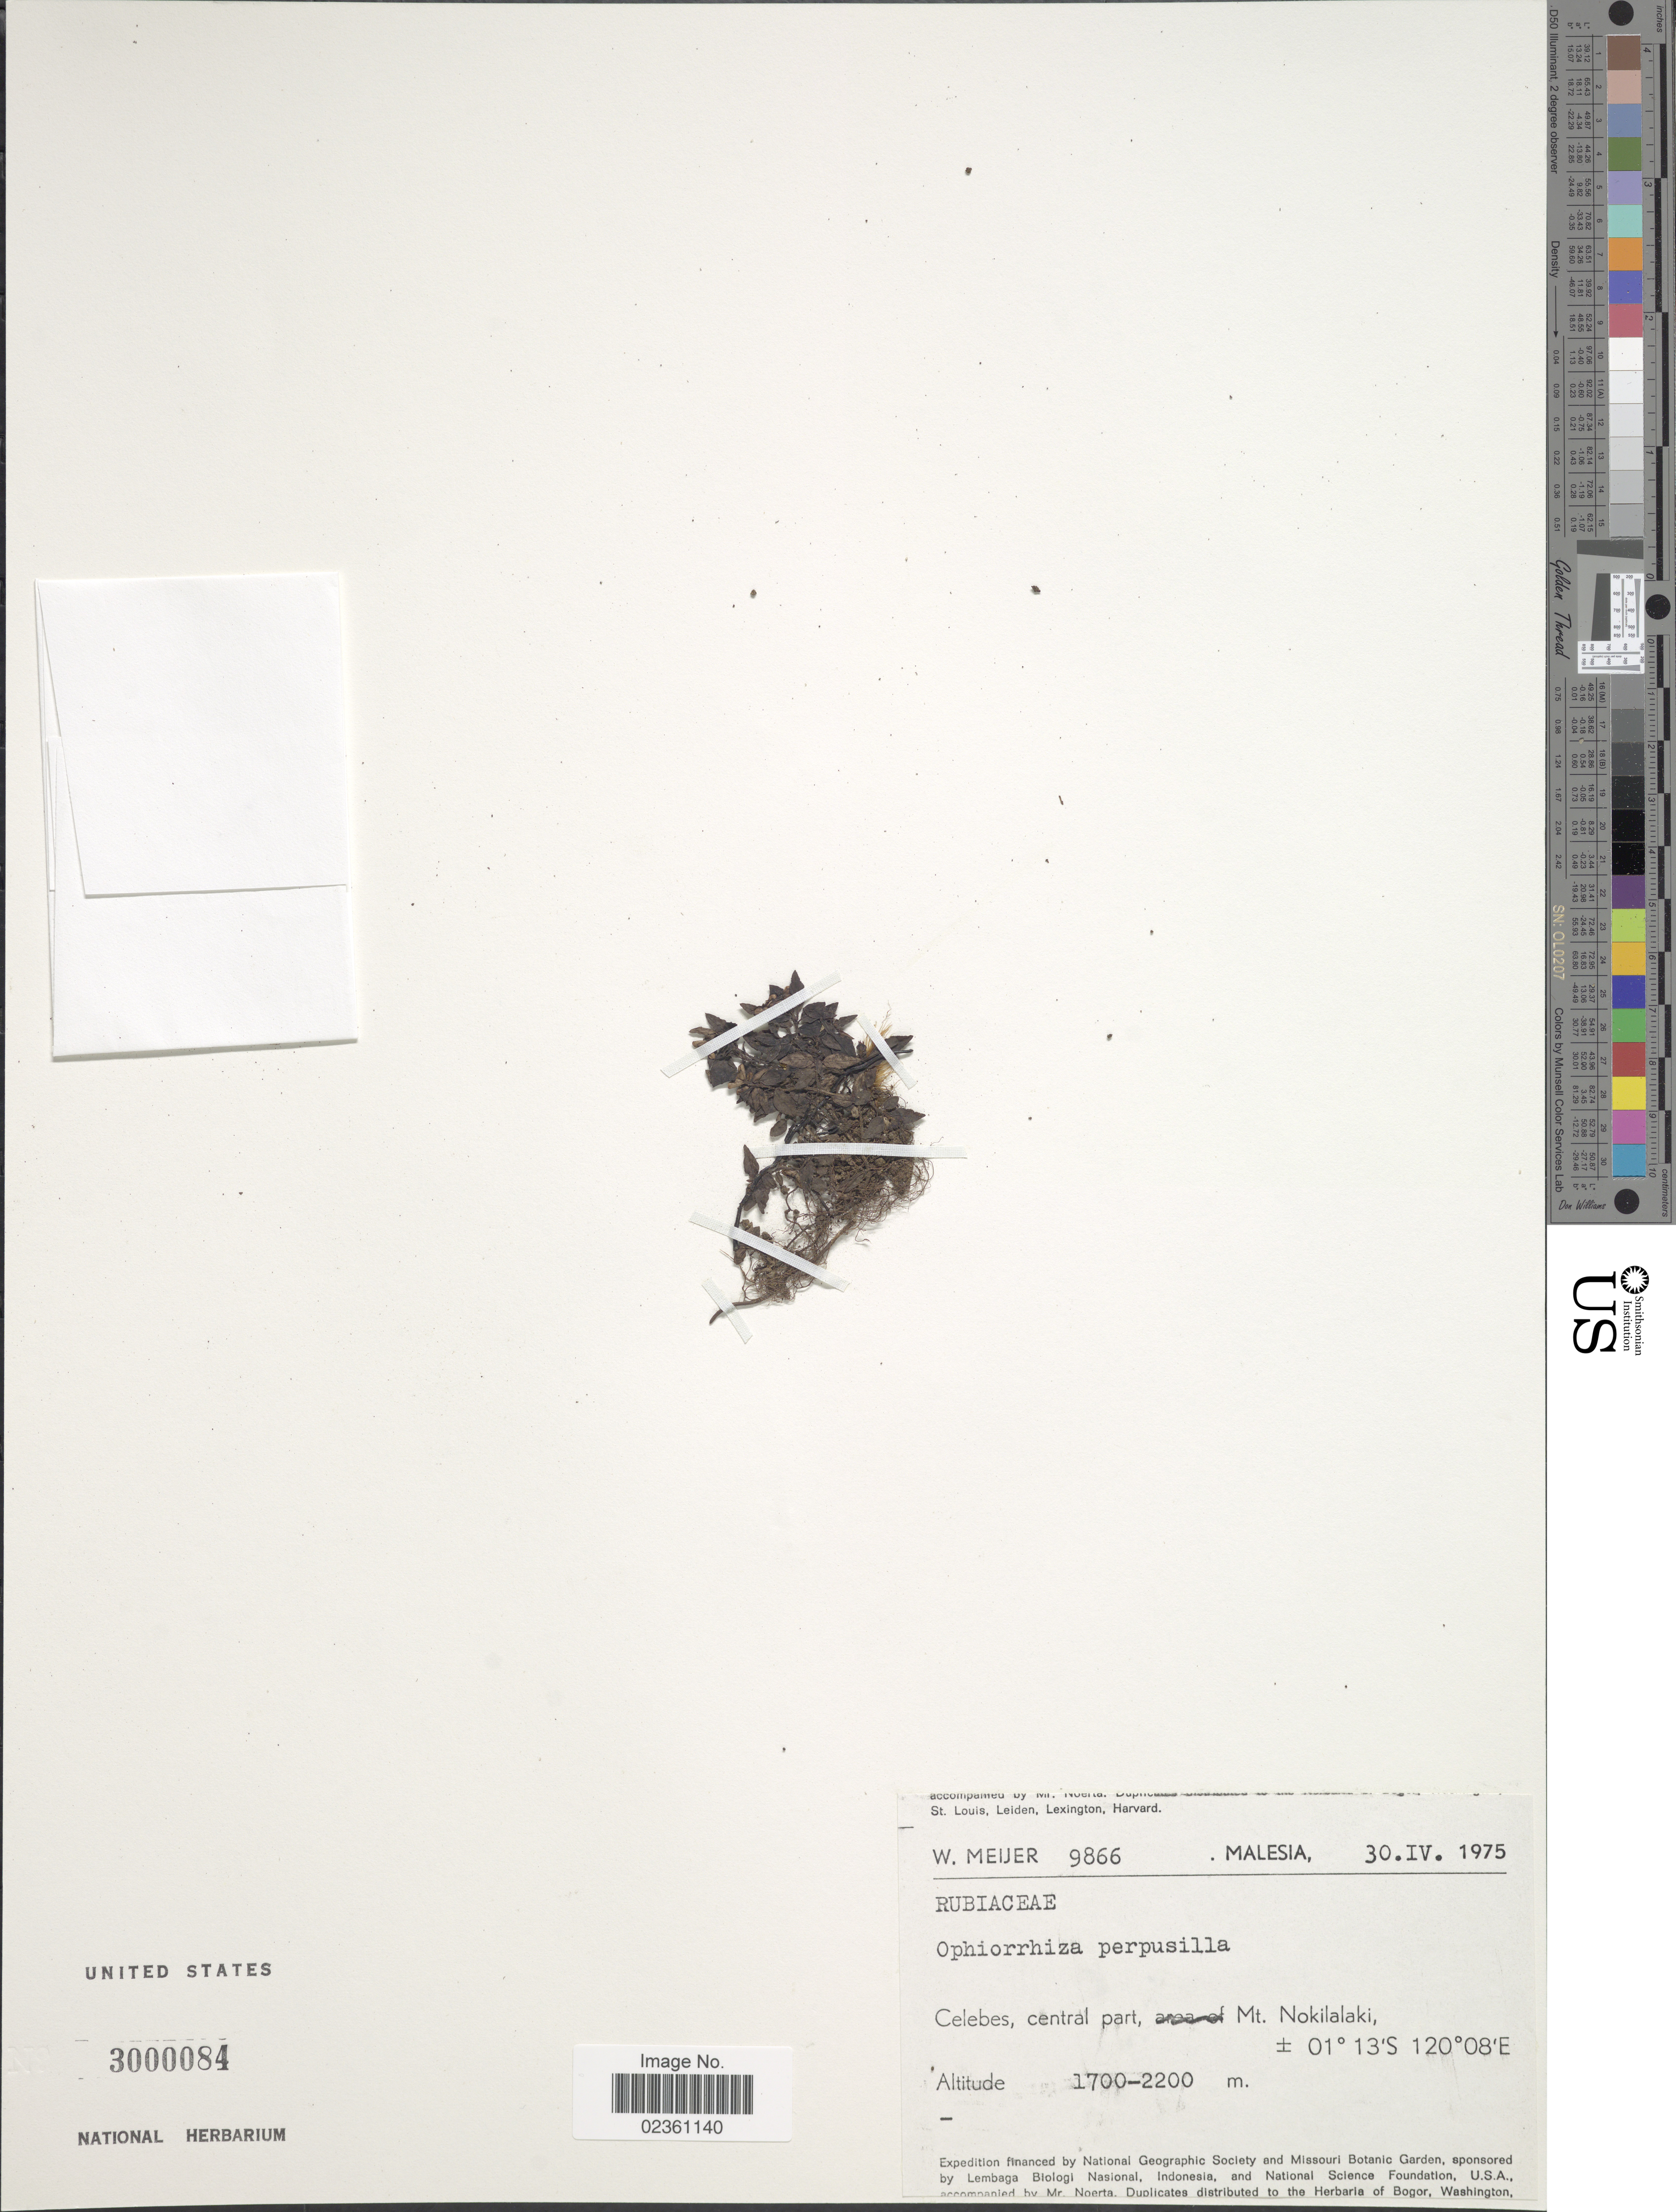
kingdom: Plantae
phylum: Tracheophyta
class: Magnoliopsida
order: Gentianales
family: Rubiaceae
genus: Ophiorrhiza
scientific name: Ophiorrhiza perpusilla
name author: Blume ex DC.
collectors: W. Meijer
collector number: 9866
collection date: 1975-04-30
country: Indonesia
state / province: Sulawesi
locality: Malesia, Celebes, central part, Mt Nokilalaki. Malesia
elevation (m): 1700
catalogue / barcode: US 3000084